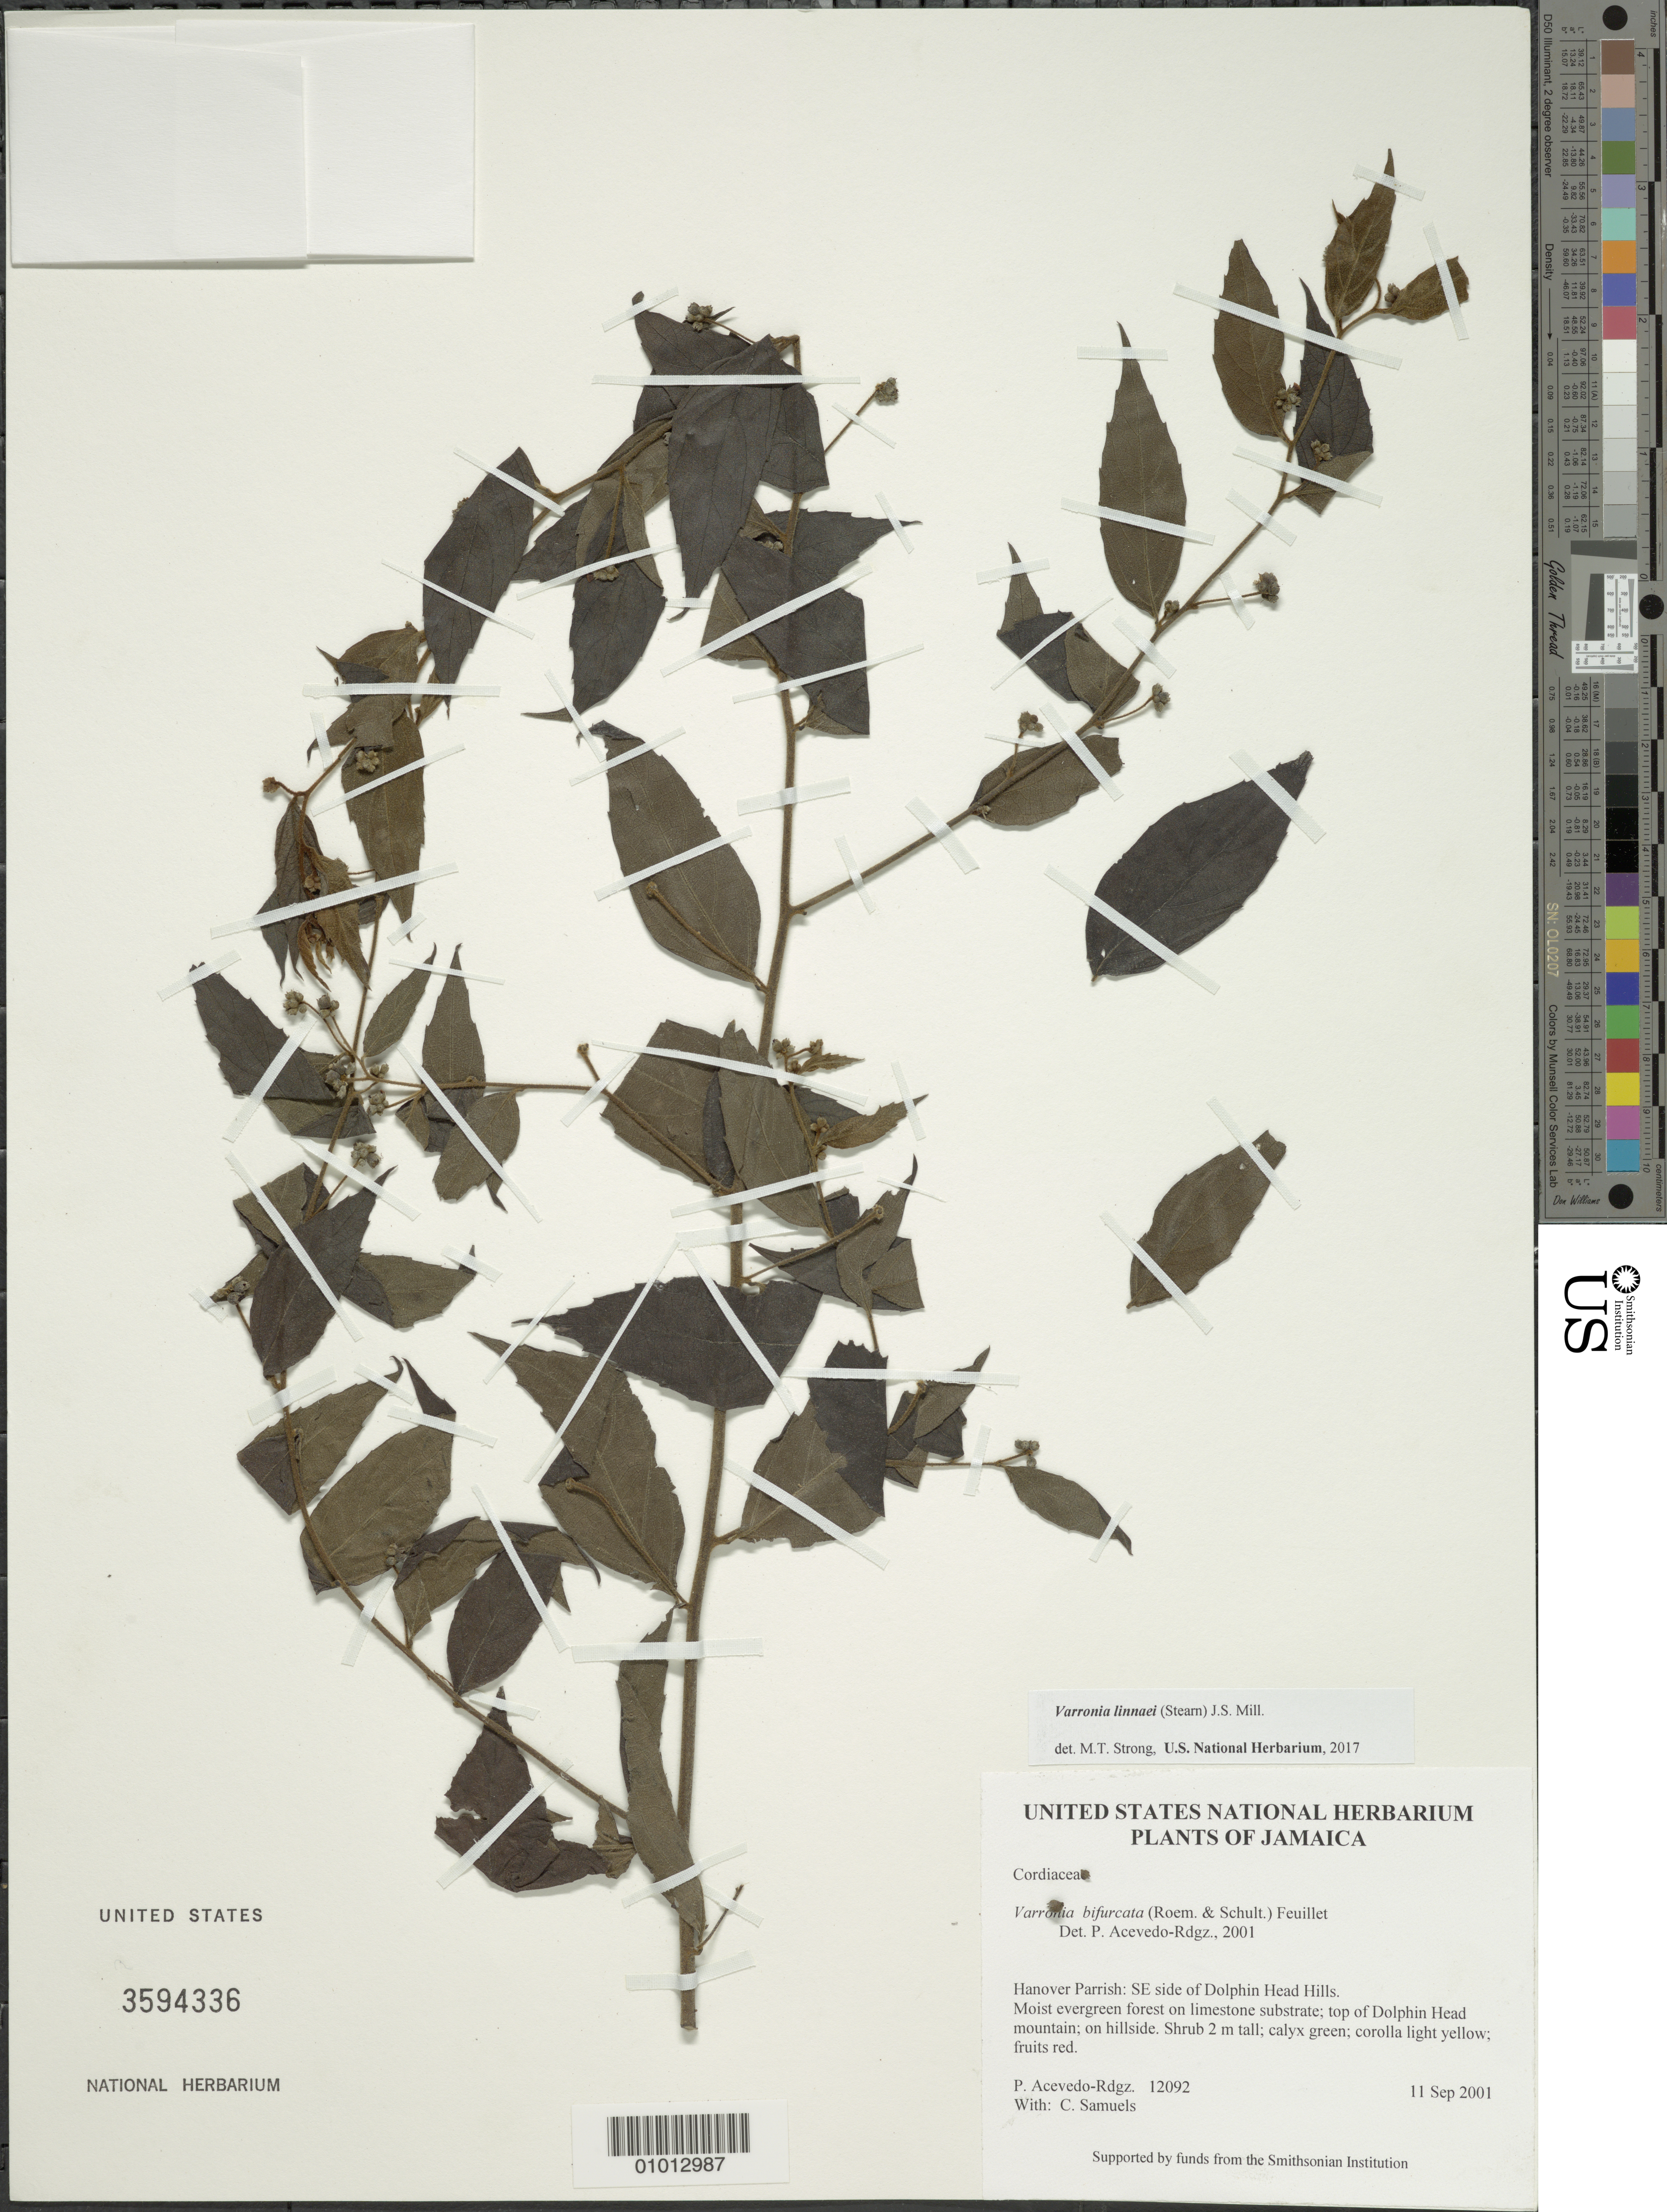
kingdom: Plantae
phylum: Tracheophyta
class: Magnoliopsida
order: Boraginales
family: Cordiaceae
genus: Varronia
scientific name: Varronia linnaei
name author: (Stearn) J.S. Mill.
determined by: Strong, Mark T., (BOT), Smithsonian Institution - National Museum of Natural History (UNITED STATES)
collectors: P. Acevedo-Rodr. & C. Samuels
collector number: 12092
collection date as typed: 11 Sep 2001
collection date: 2001-09-11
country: Jamaica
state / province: Hanover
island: Jamaica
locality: Hanover Parrish: SE side of Dolphin Head Hills.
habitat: Moist evergreen forest on limestone substrate; top of Dolphin Head mountain; on hillside.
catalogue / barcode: US 3594336